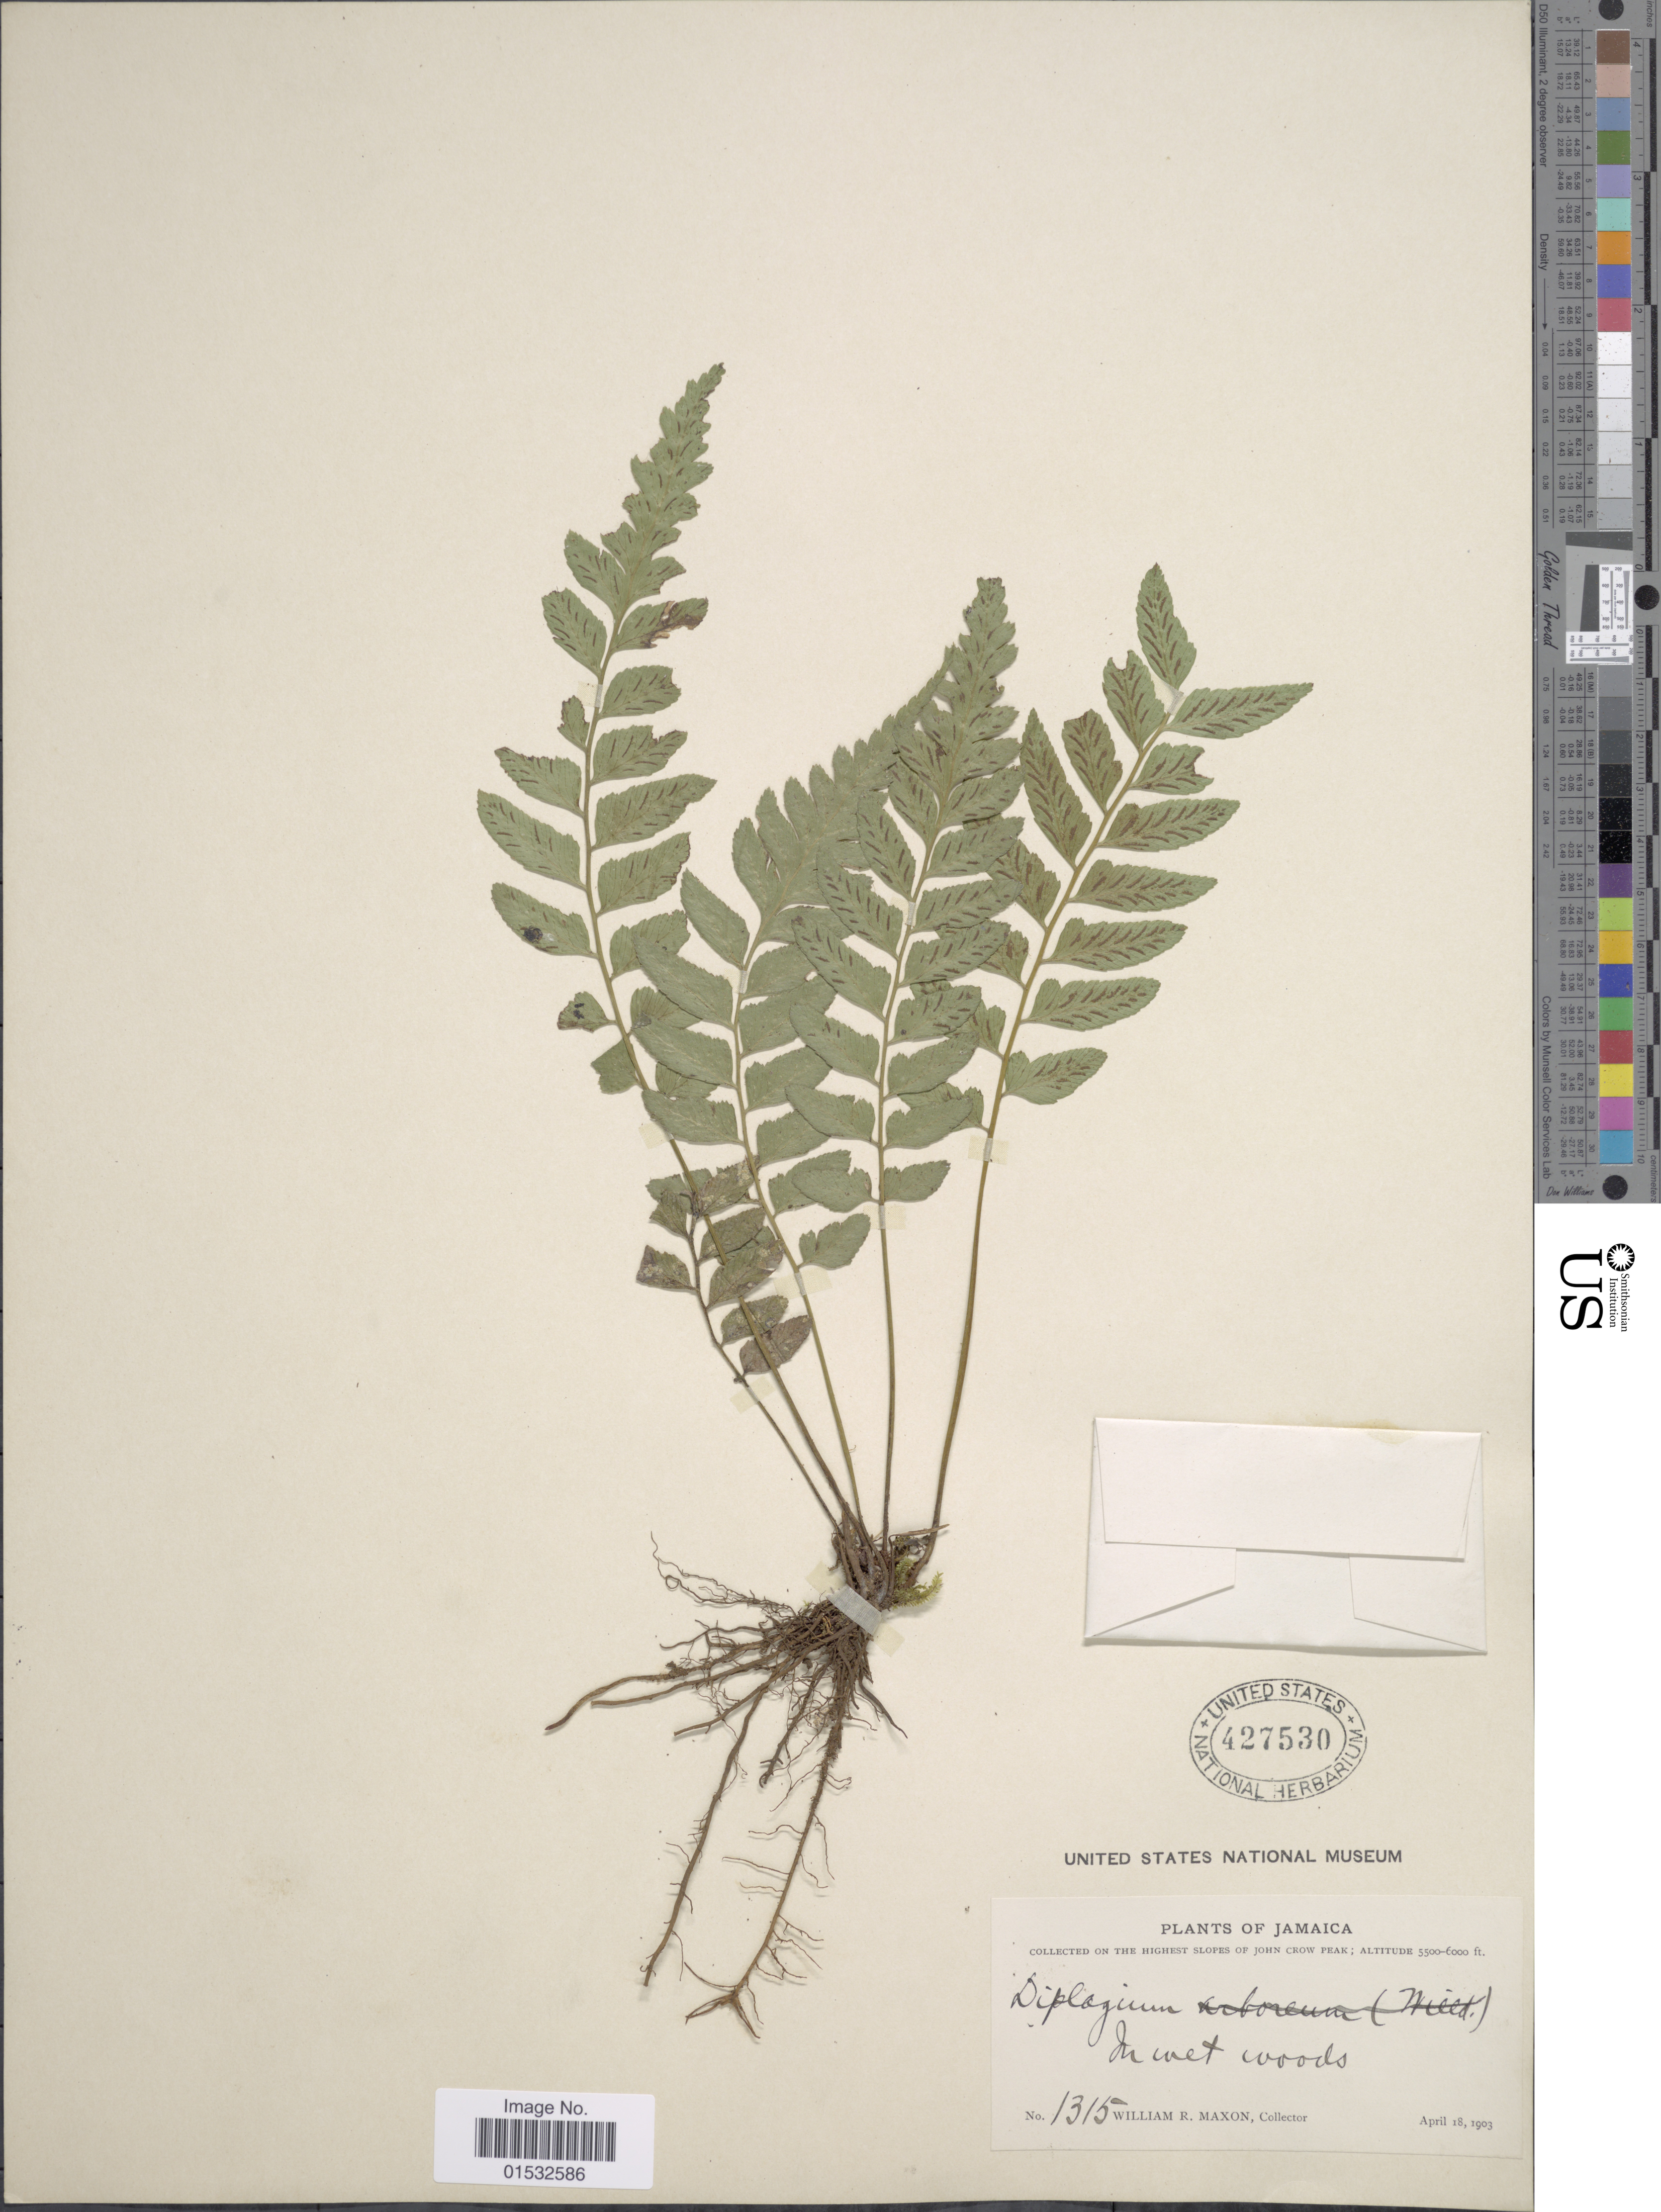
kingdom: Plantae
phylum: Tracheophyta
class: Polypodiopsida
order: Polypodiales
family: Athyriaceae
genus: Diplazium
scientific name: Diplazium unilobum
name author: (Poir.) Hieron.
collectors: W. R. Maxon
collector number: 1315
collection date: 1903-04-18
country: Jamaica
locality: Highest slopes of John Crow Peak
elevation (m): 1676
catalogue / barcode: US 427530